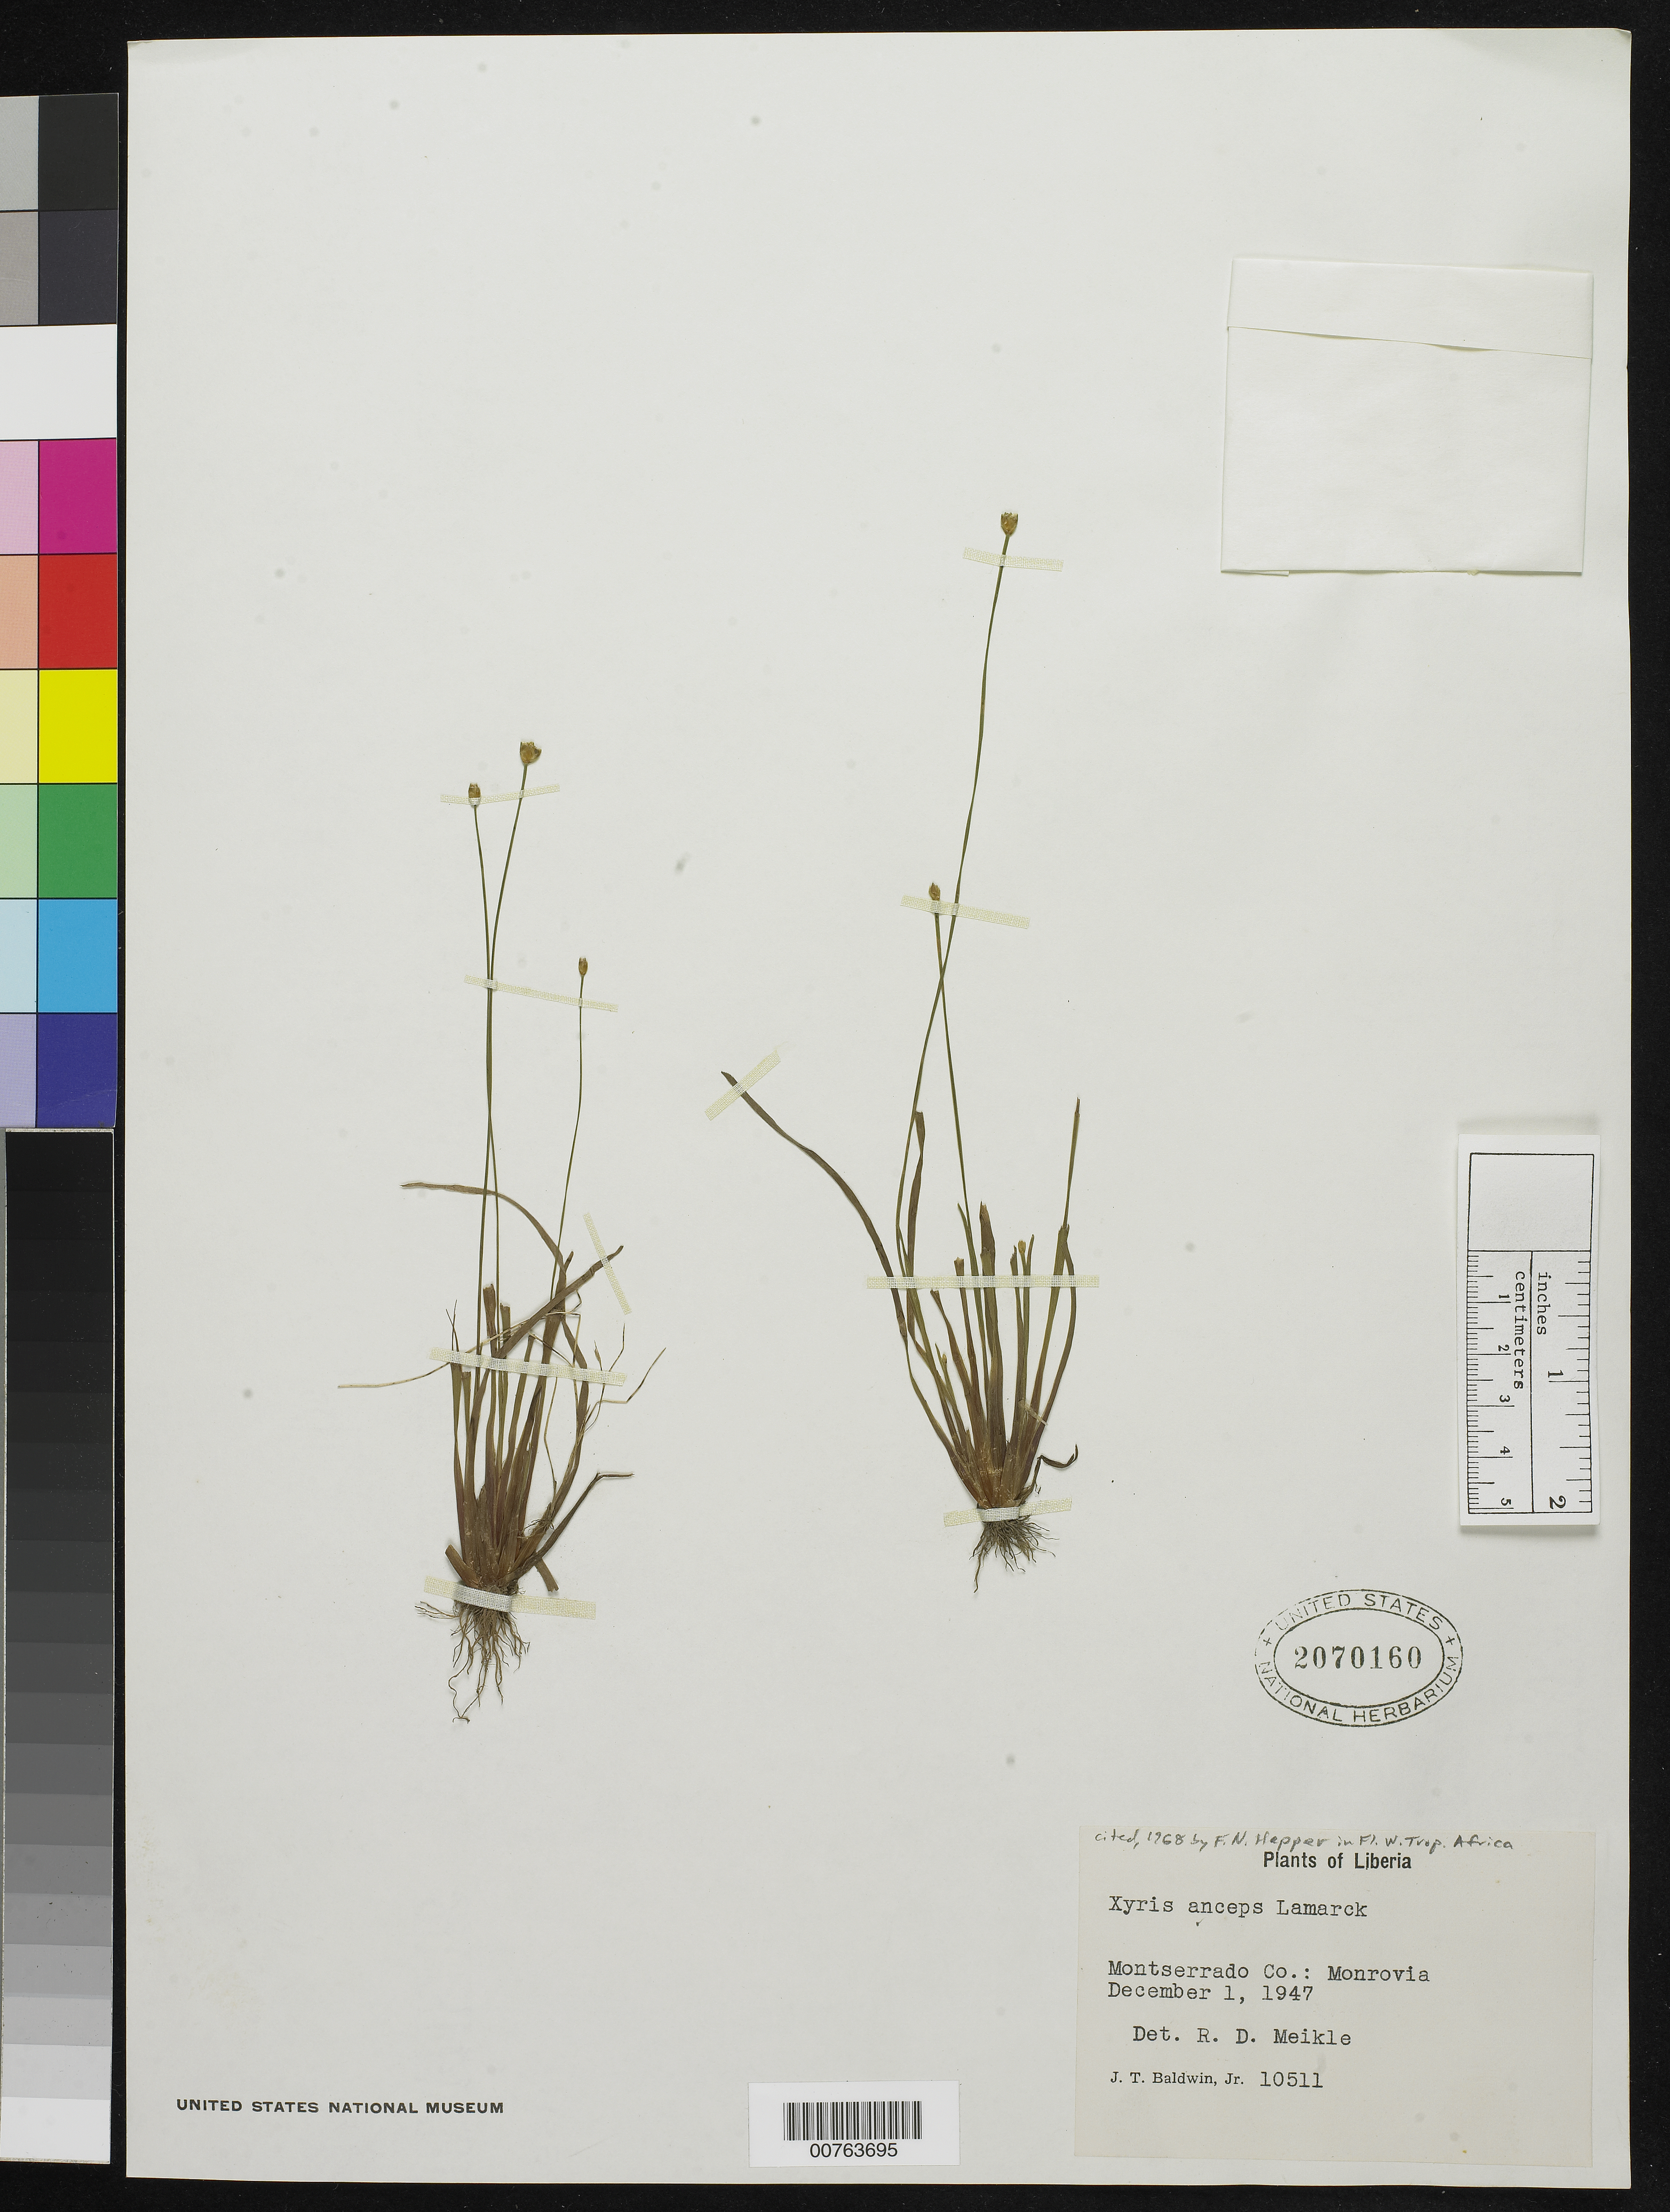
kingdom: Plantae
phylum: Tracheophyta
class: Liliopsida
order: Poales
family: Xyridaceae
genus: Xyris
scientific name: Xyris anceps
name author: Lam.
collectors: J. T. Baldwin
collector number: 10511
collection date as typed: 01 Dec 1947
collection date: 1947-12-01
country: Liberia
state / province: Montserrado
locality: Monrovia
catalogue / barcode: US 2070160